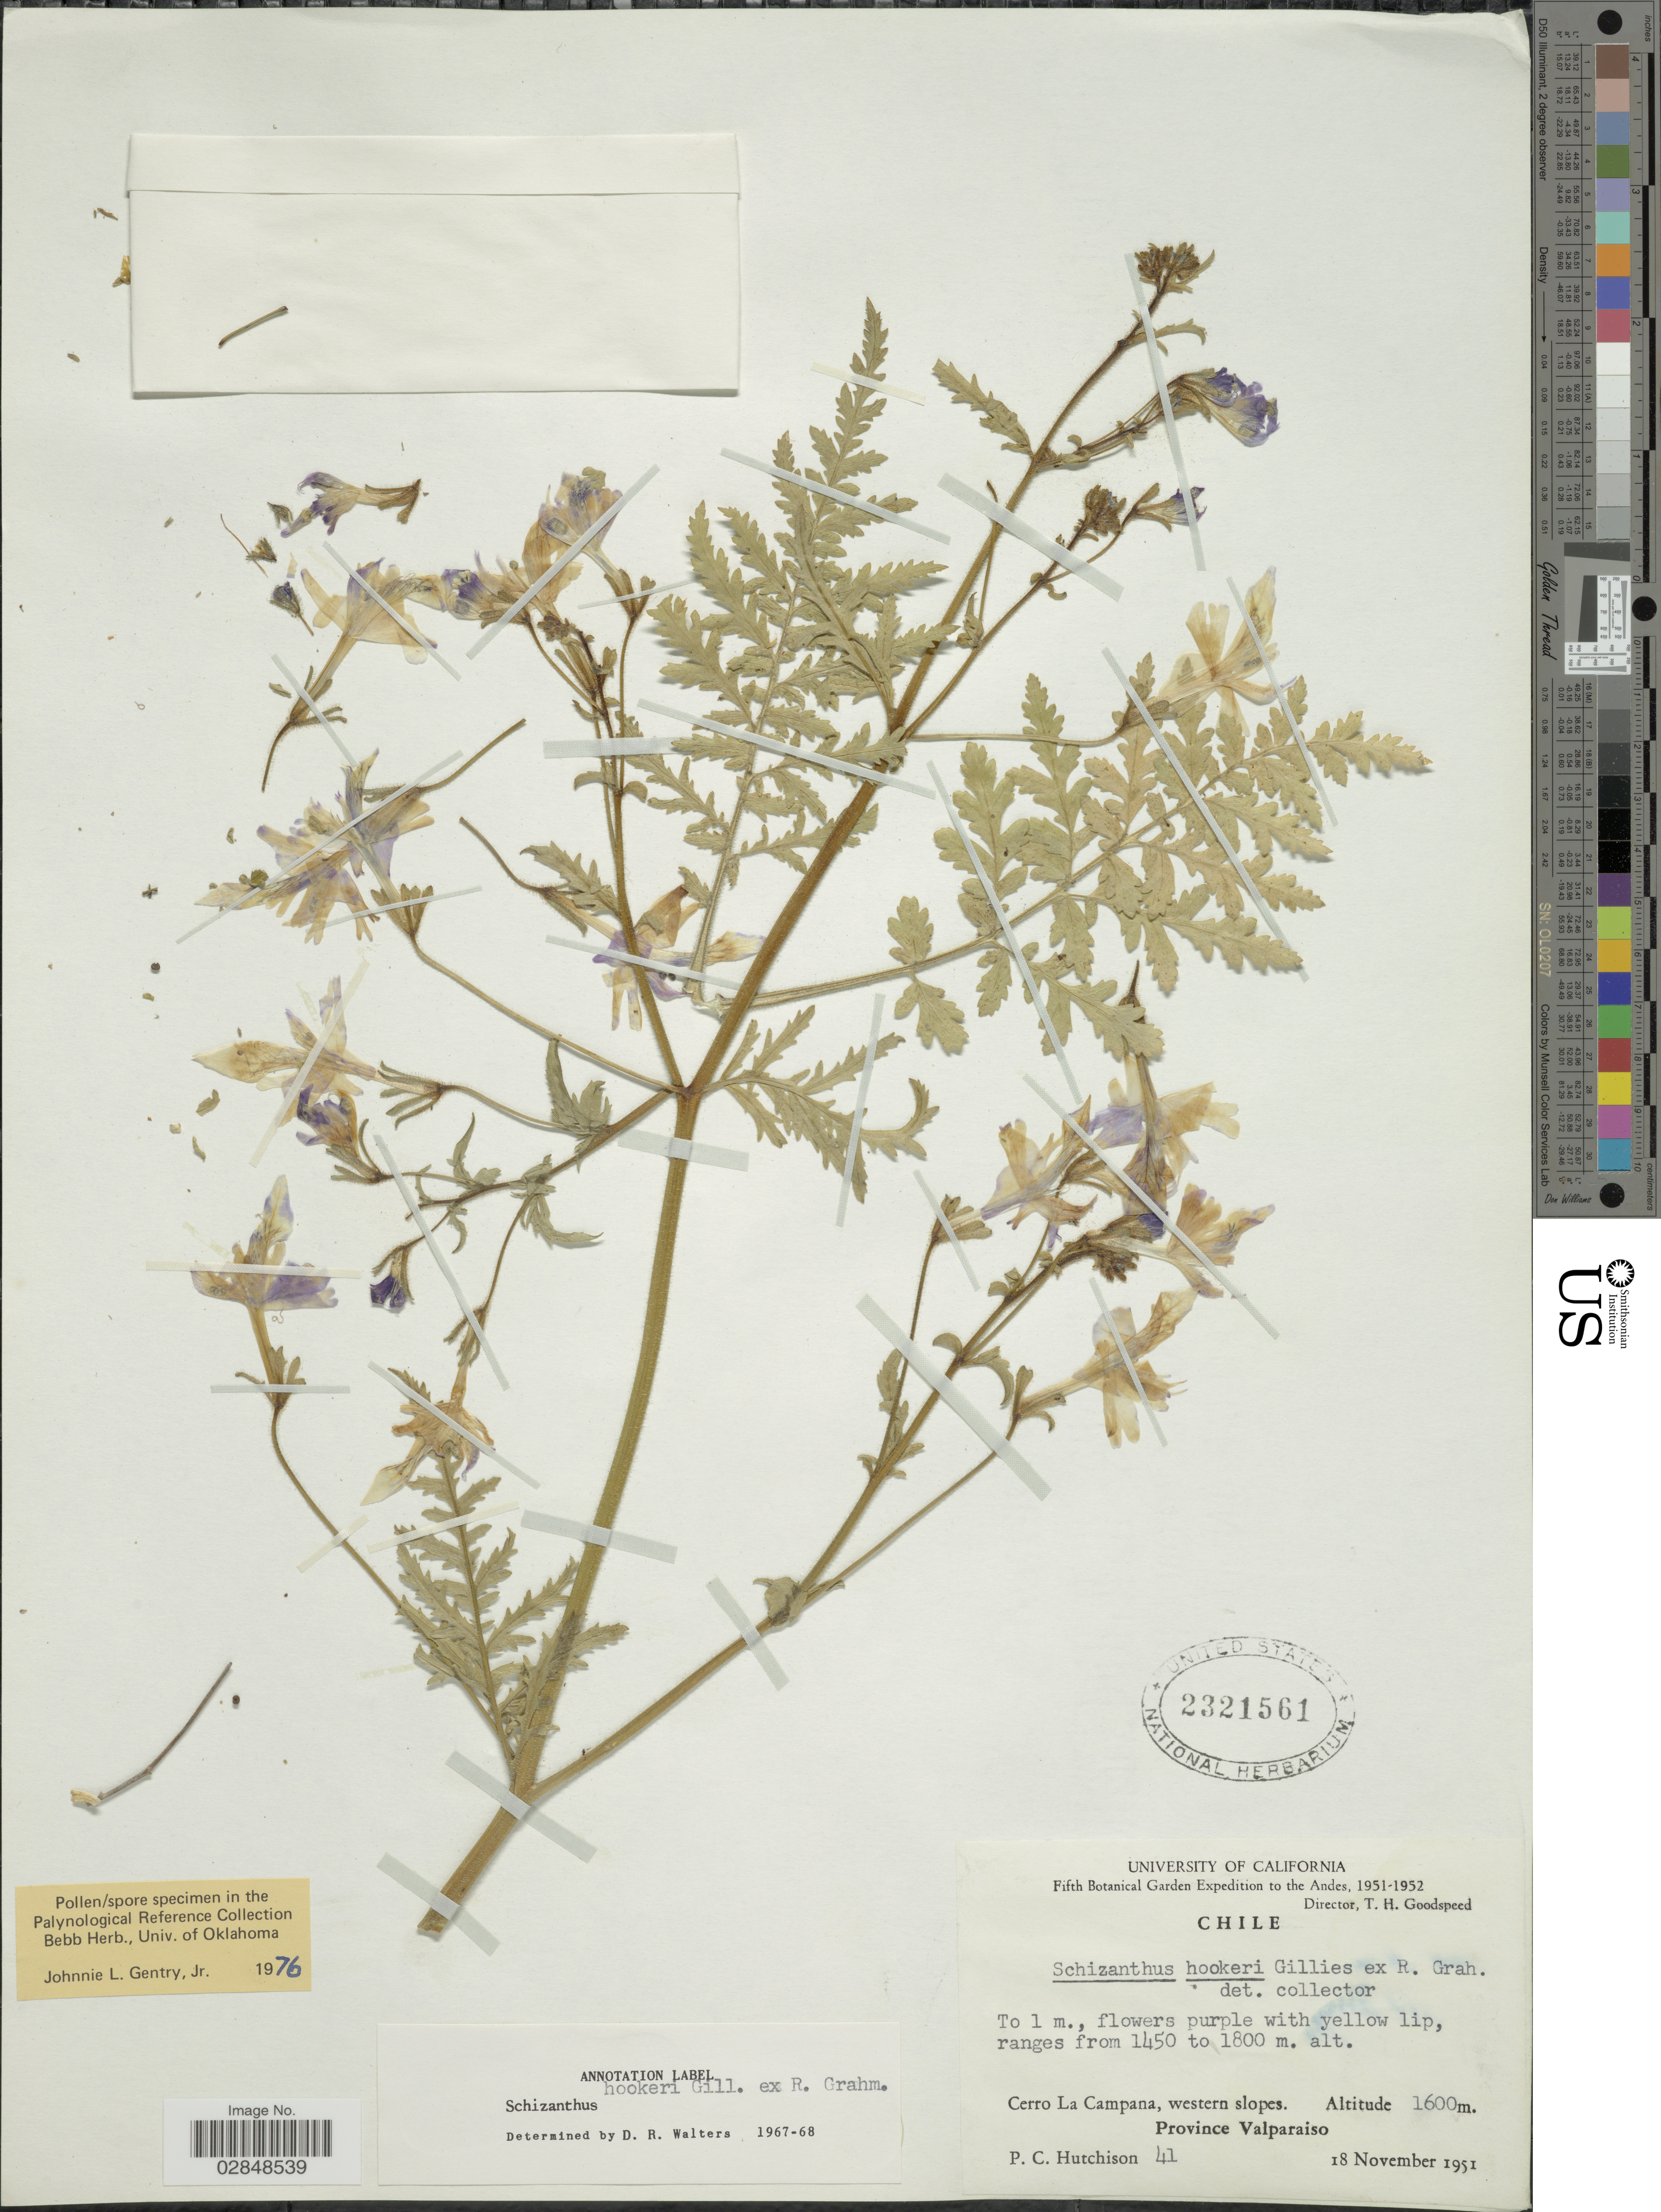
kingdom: Plantae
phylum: Tracheophyta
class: Magnoliopsida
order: Solanales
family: Solanaceae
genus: Schizanthus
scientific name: Schizanthus hookeri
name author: Gillies ex Graham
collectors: P. C. Hutchison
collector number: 41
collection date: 1951-11-18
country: Chile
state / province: Valparaíso (V)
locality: The Andes. Cerro la Campana, western slopes.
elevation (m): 1600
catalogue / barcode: US 2321561